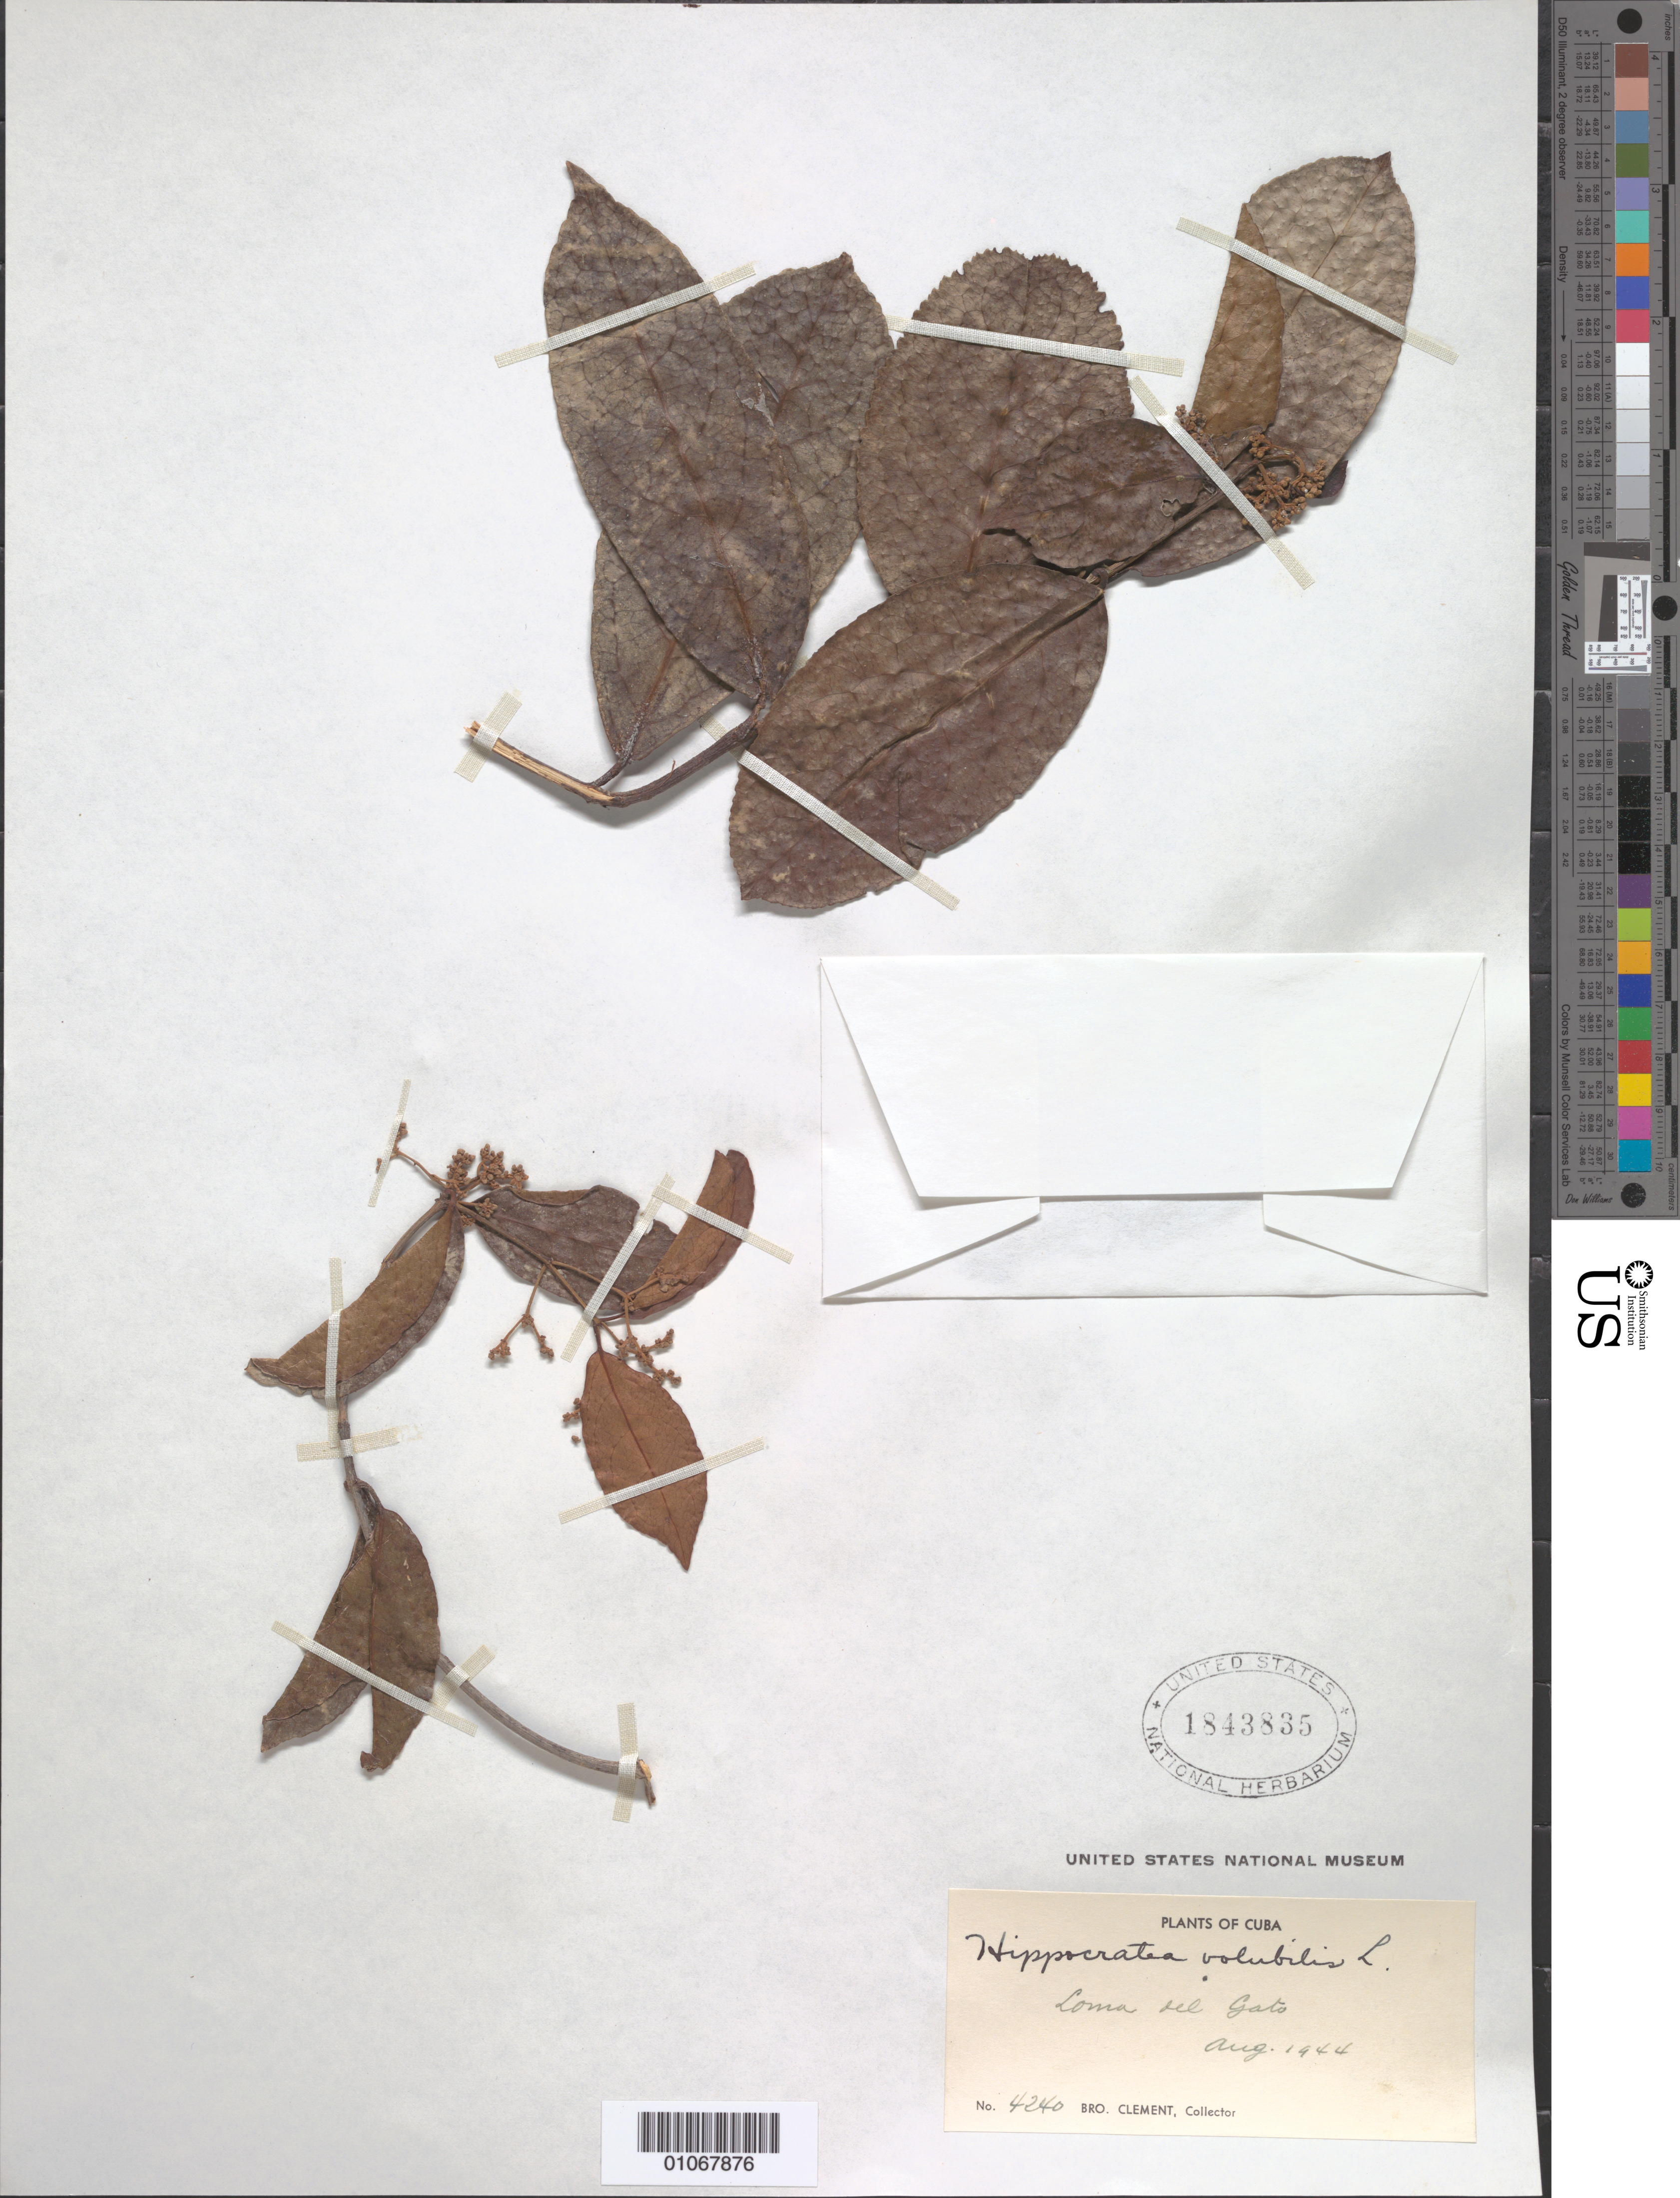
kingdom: Plantae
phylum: Tracheophyta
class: Magnoliopsida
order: Celastrales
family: Celastraceae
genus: Hippocratea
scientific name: Hippocratea volubilis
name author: L.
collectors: B. Clement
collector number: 4240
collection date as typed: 01 Aug 1944 to 31 Aug 1944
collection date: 1944-08-01/1944-08-31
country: Cuba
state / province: Oriente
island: Cuba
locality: Loma del Gato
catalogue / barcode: US 1843835